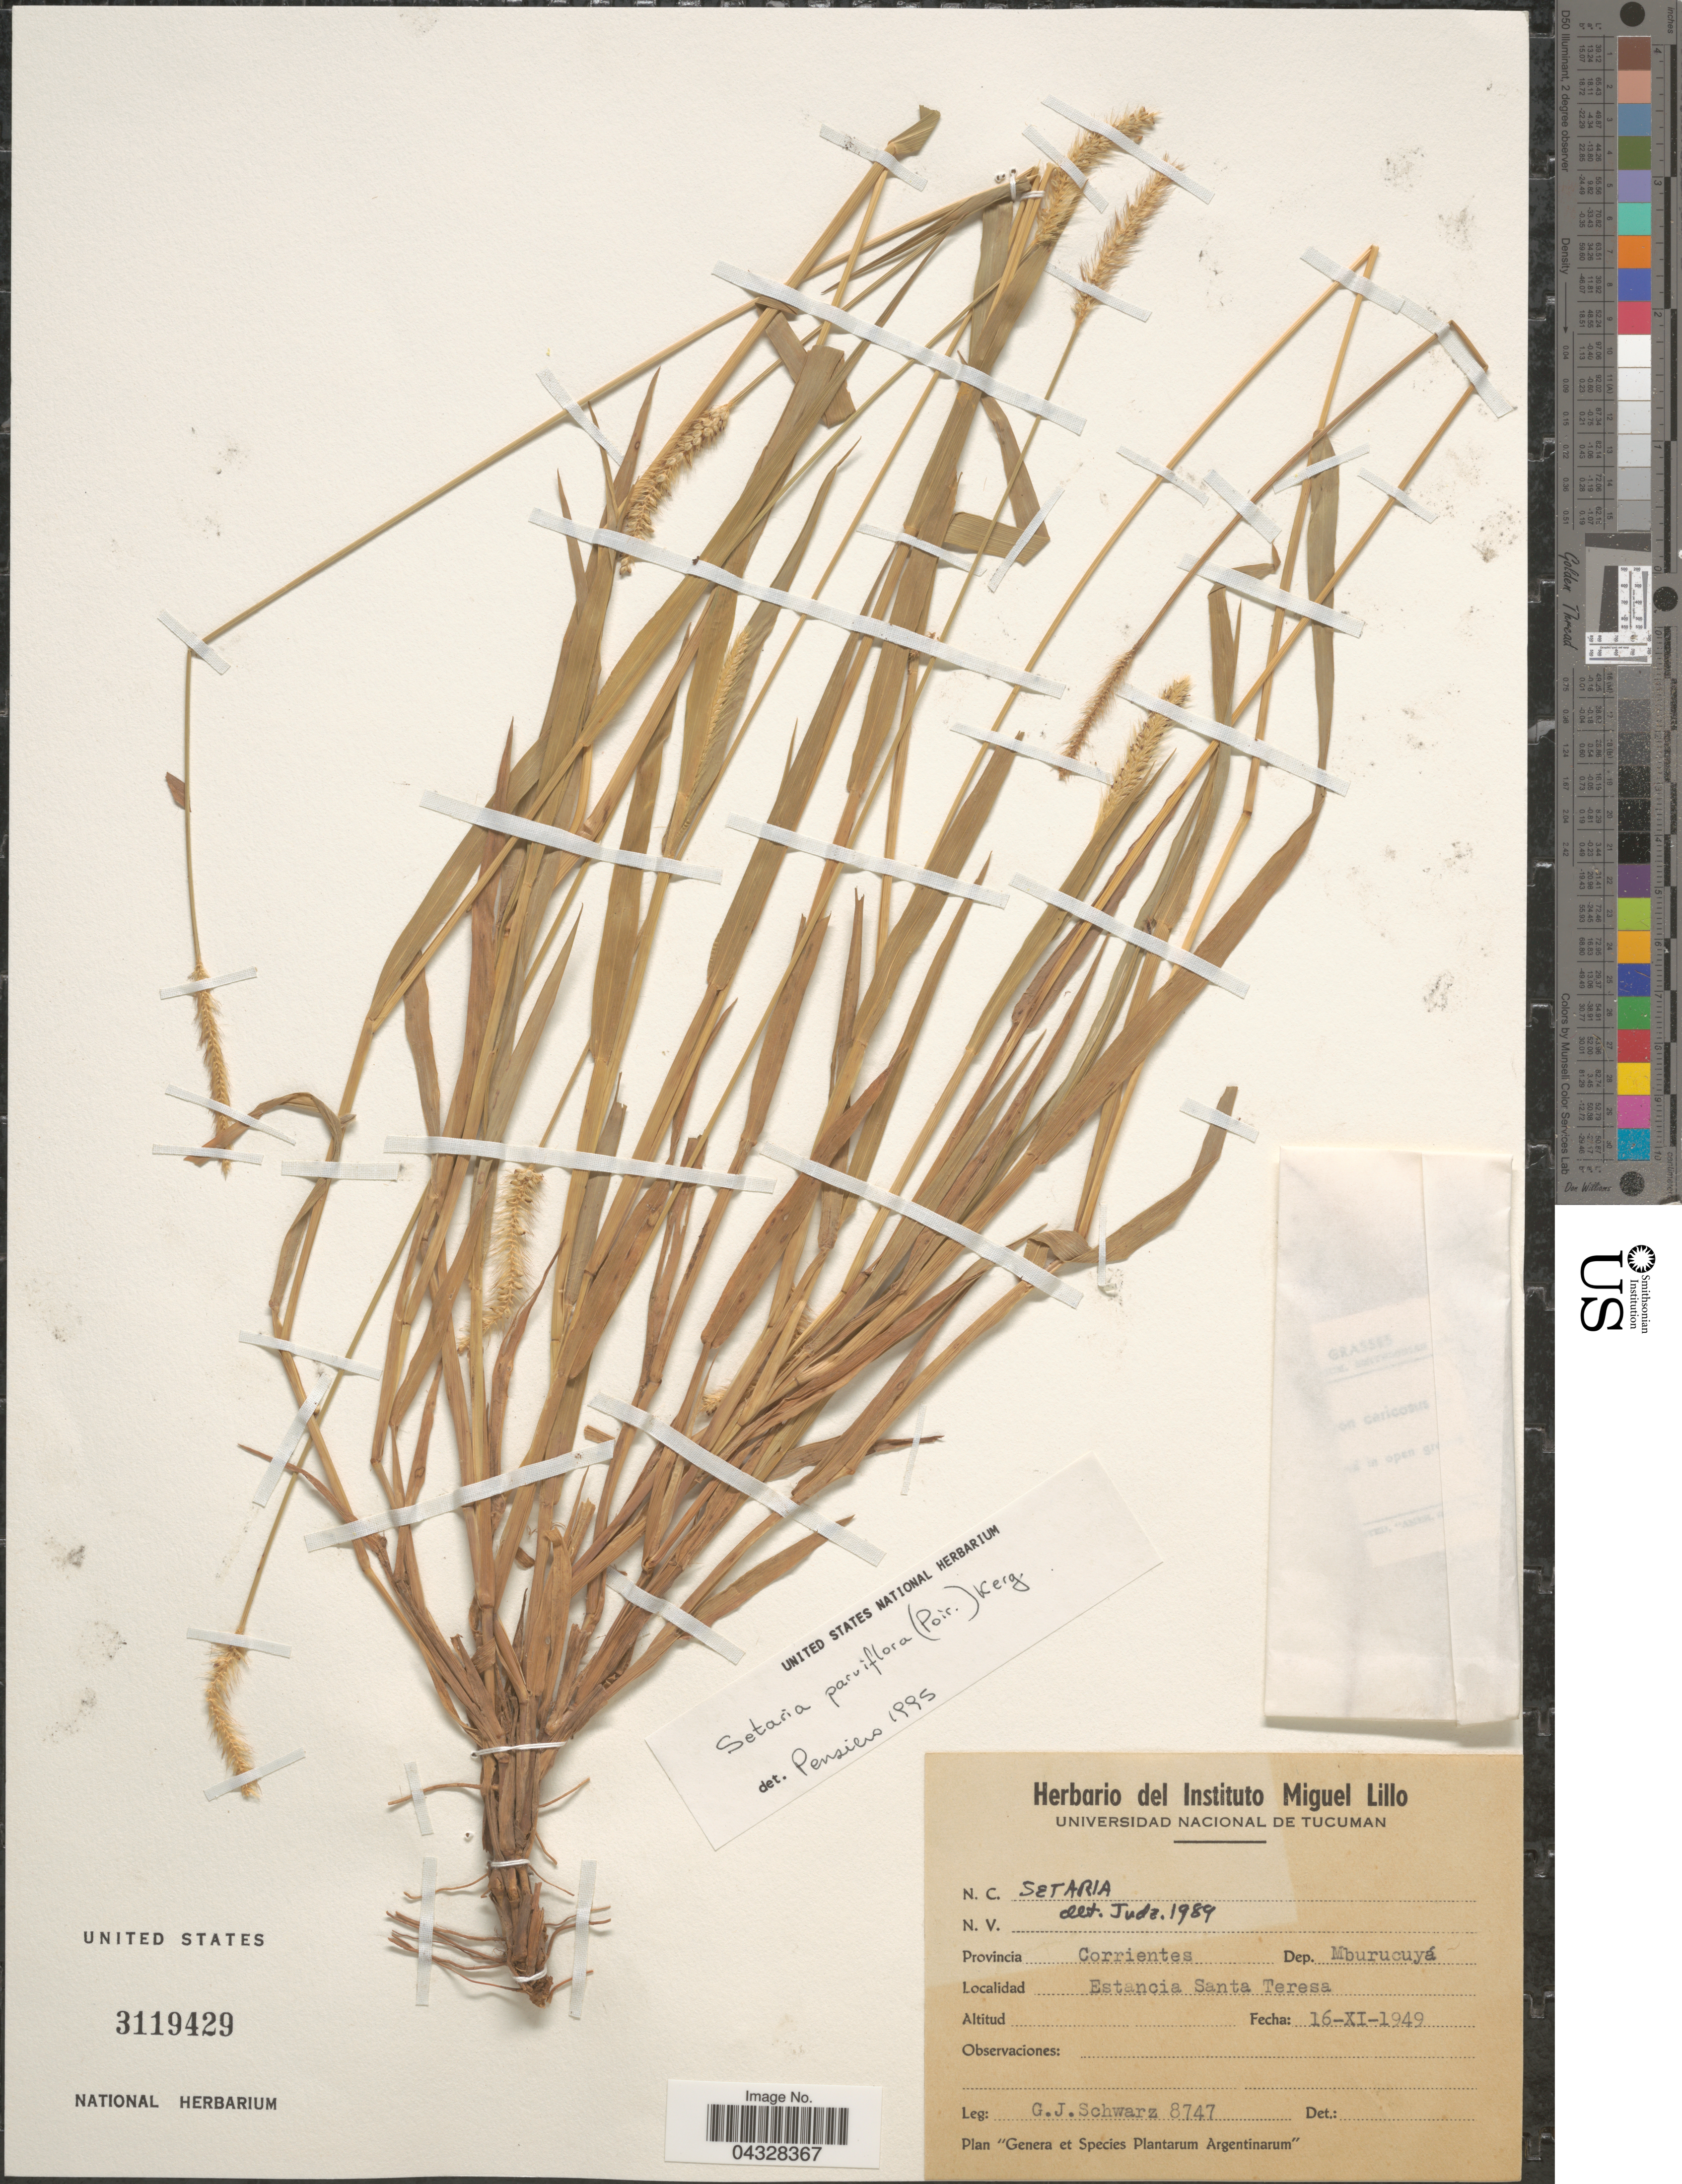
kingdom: Plantae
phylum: Tracheophyta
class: Liliopsida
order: Poales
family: Poaceae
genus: Setaria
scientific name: Setaria parviflora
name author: (Poir.) Kerguélen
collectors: G. J. Schwarz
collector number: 8747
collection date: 1949-11-16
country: Argentina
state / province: Corrientes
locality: Dep. Mburucuyá. Estancia Santa Teresa,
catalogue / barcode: US 3119429